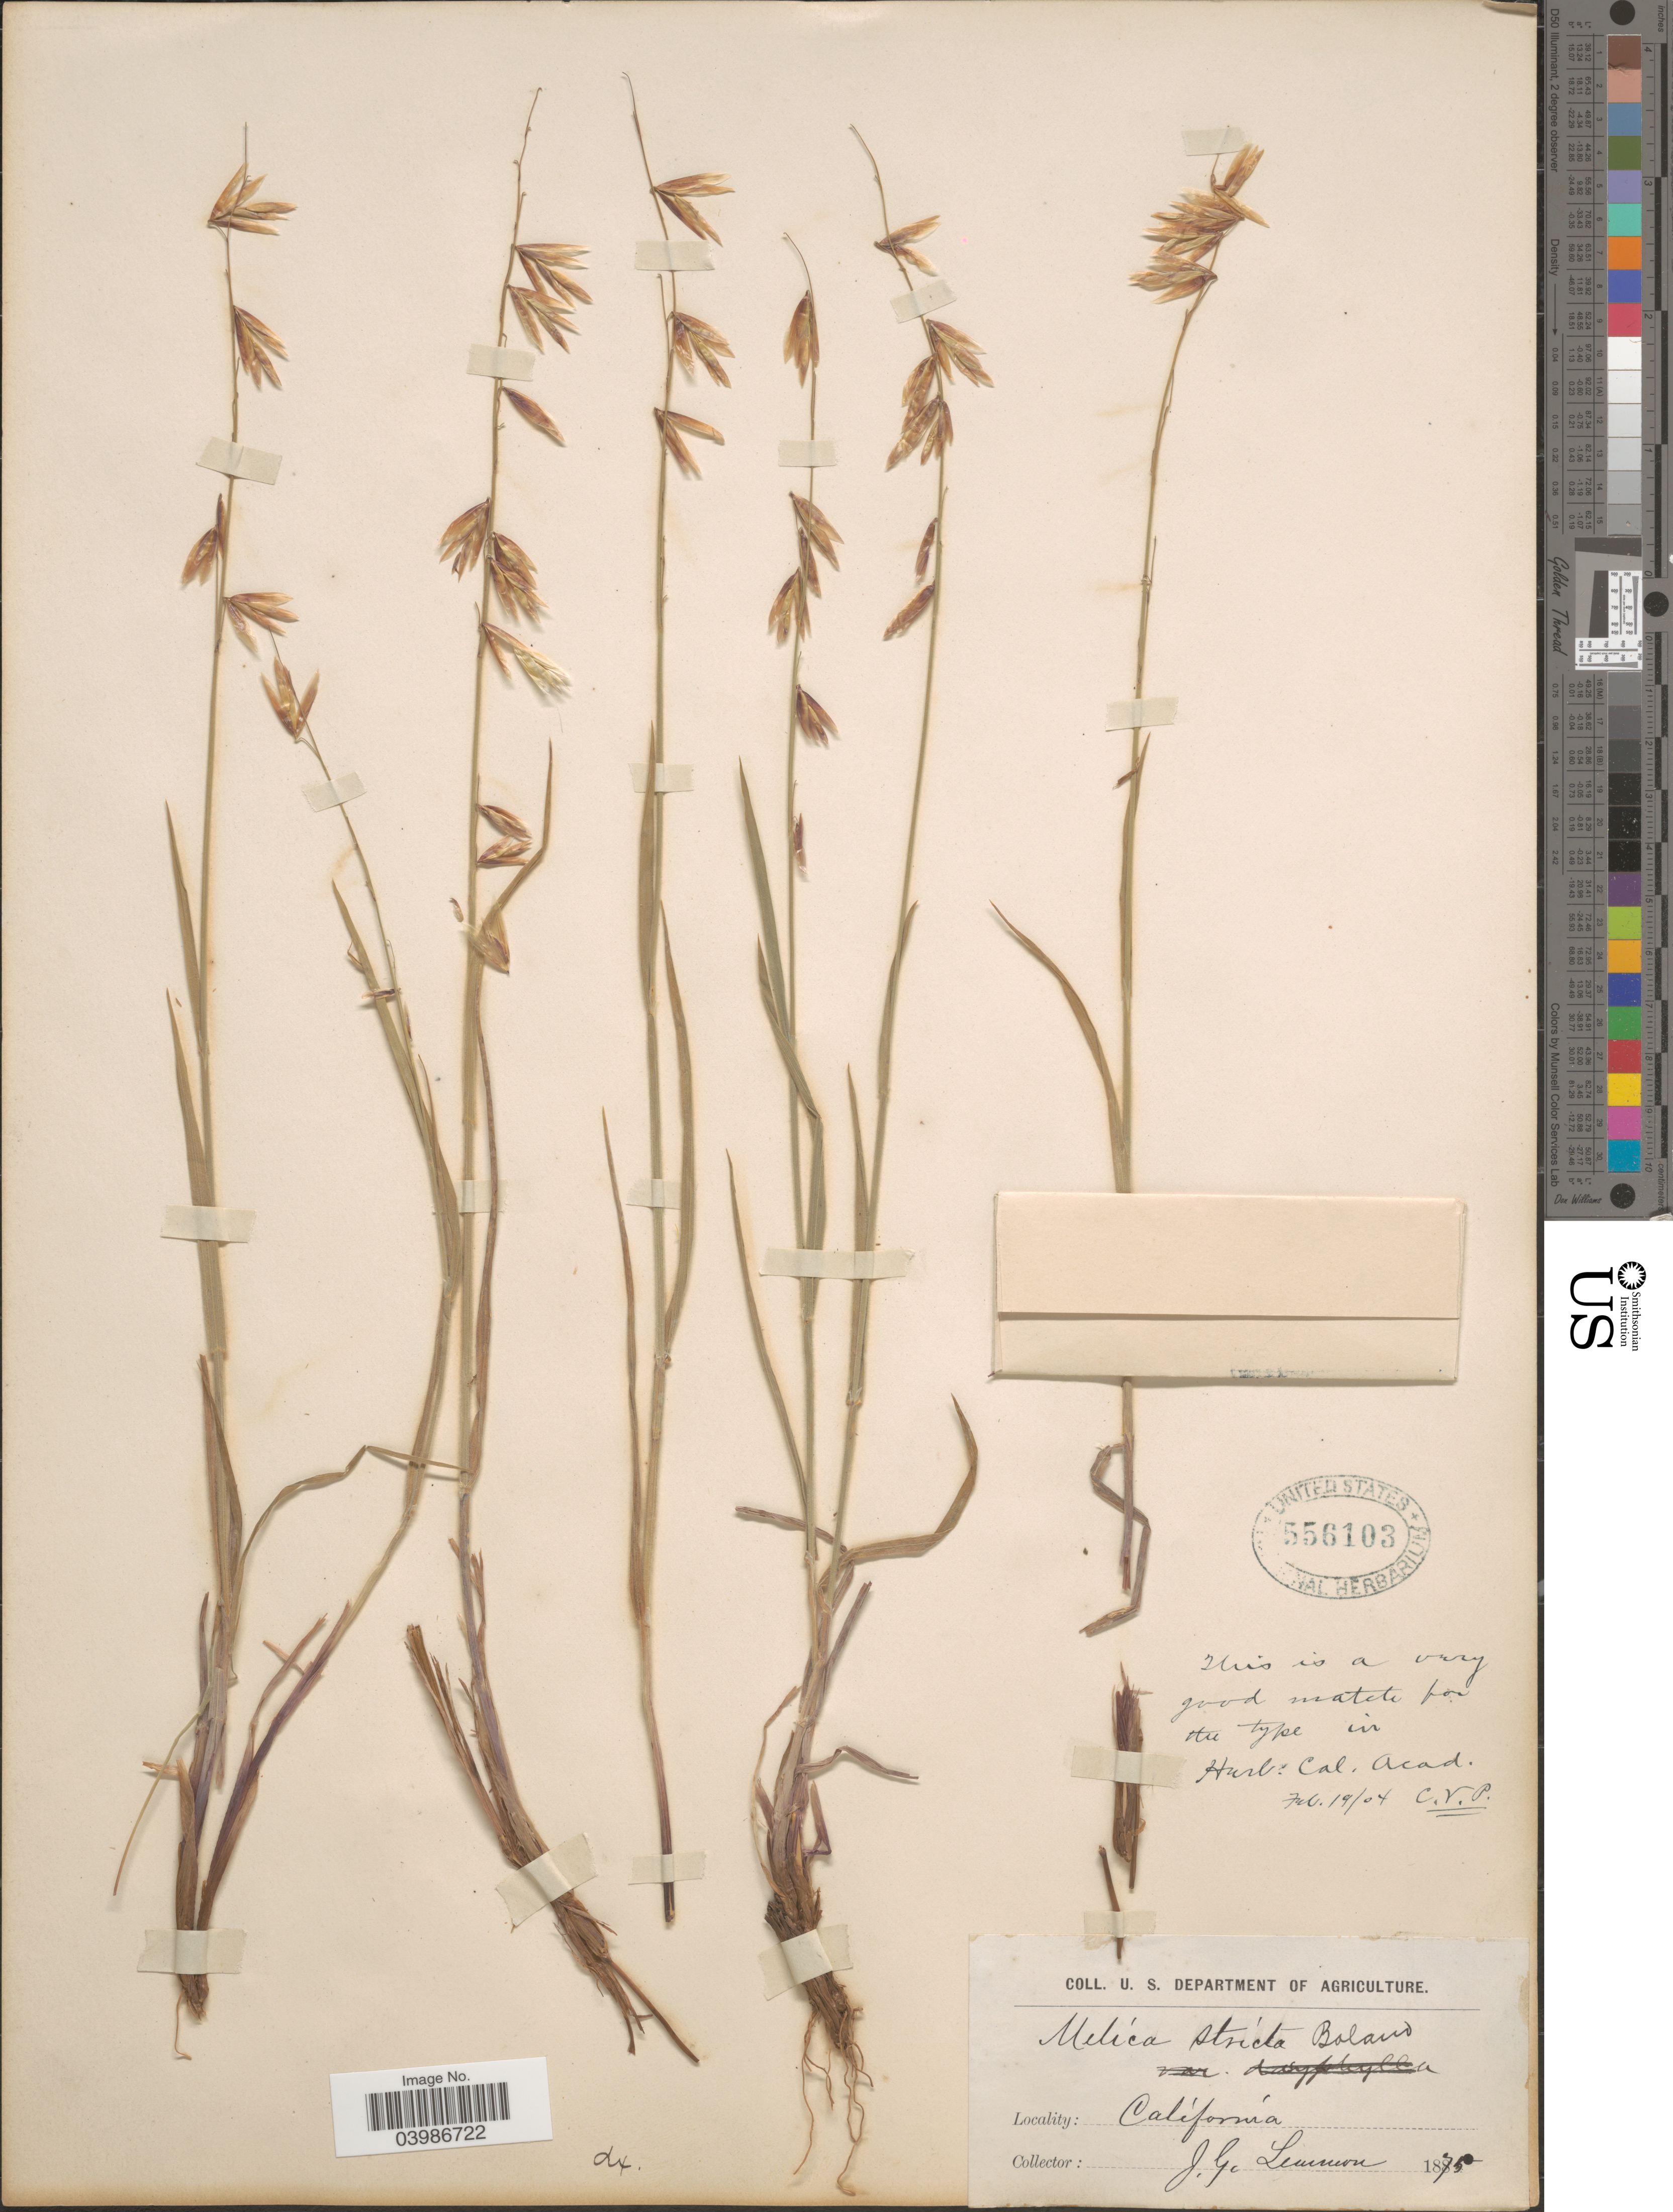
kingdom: Plantae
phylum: Tracheophyta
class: Liliopsida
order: Poales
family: Poaceae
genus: Melica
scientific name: Melica stricta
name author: Bol.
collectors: J. Lemmon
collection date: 1875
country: United States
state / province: California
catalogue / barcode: US 556103